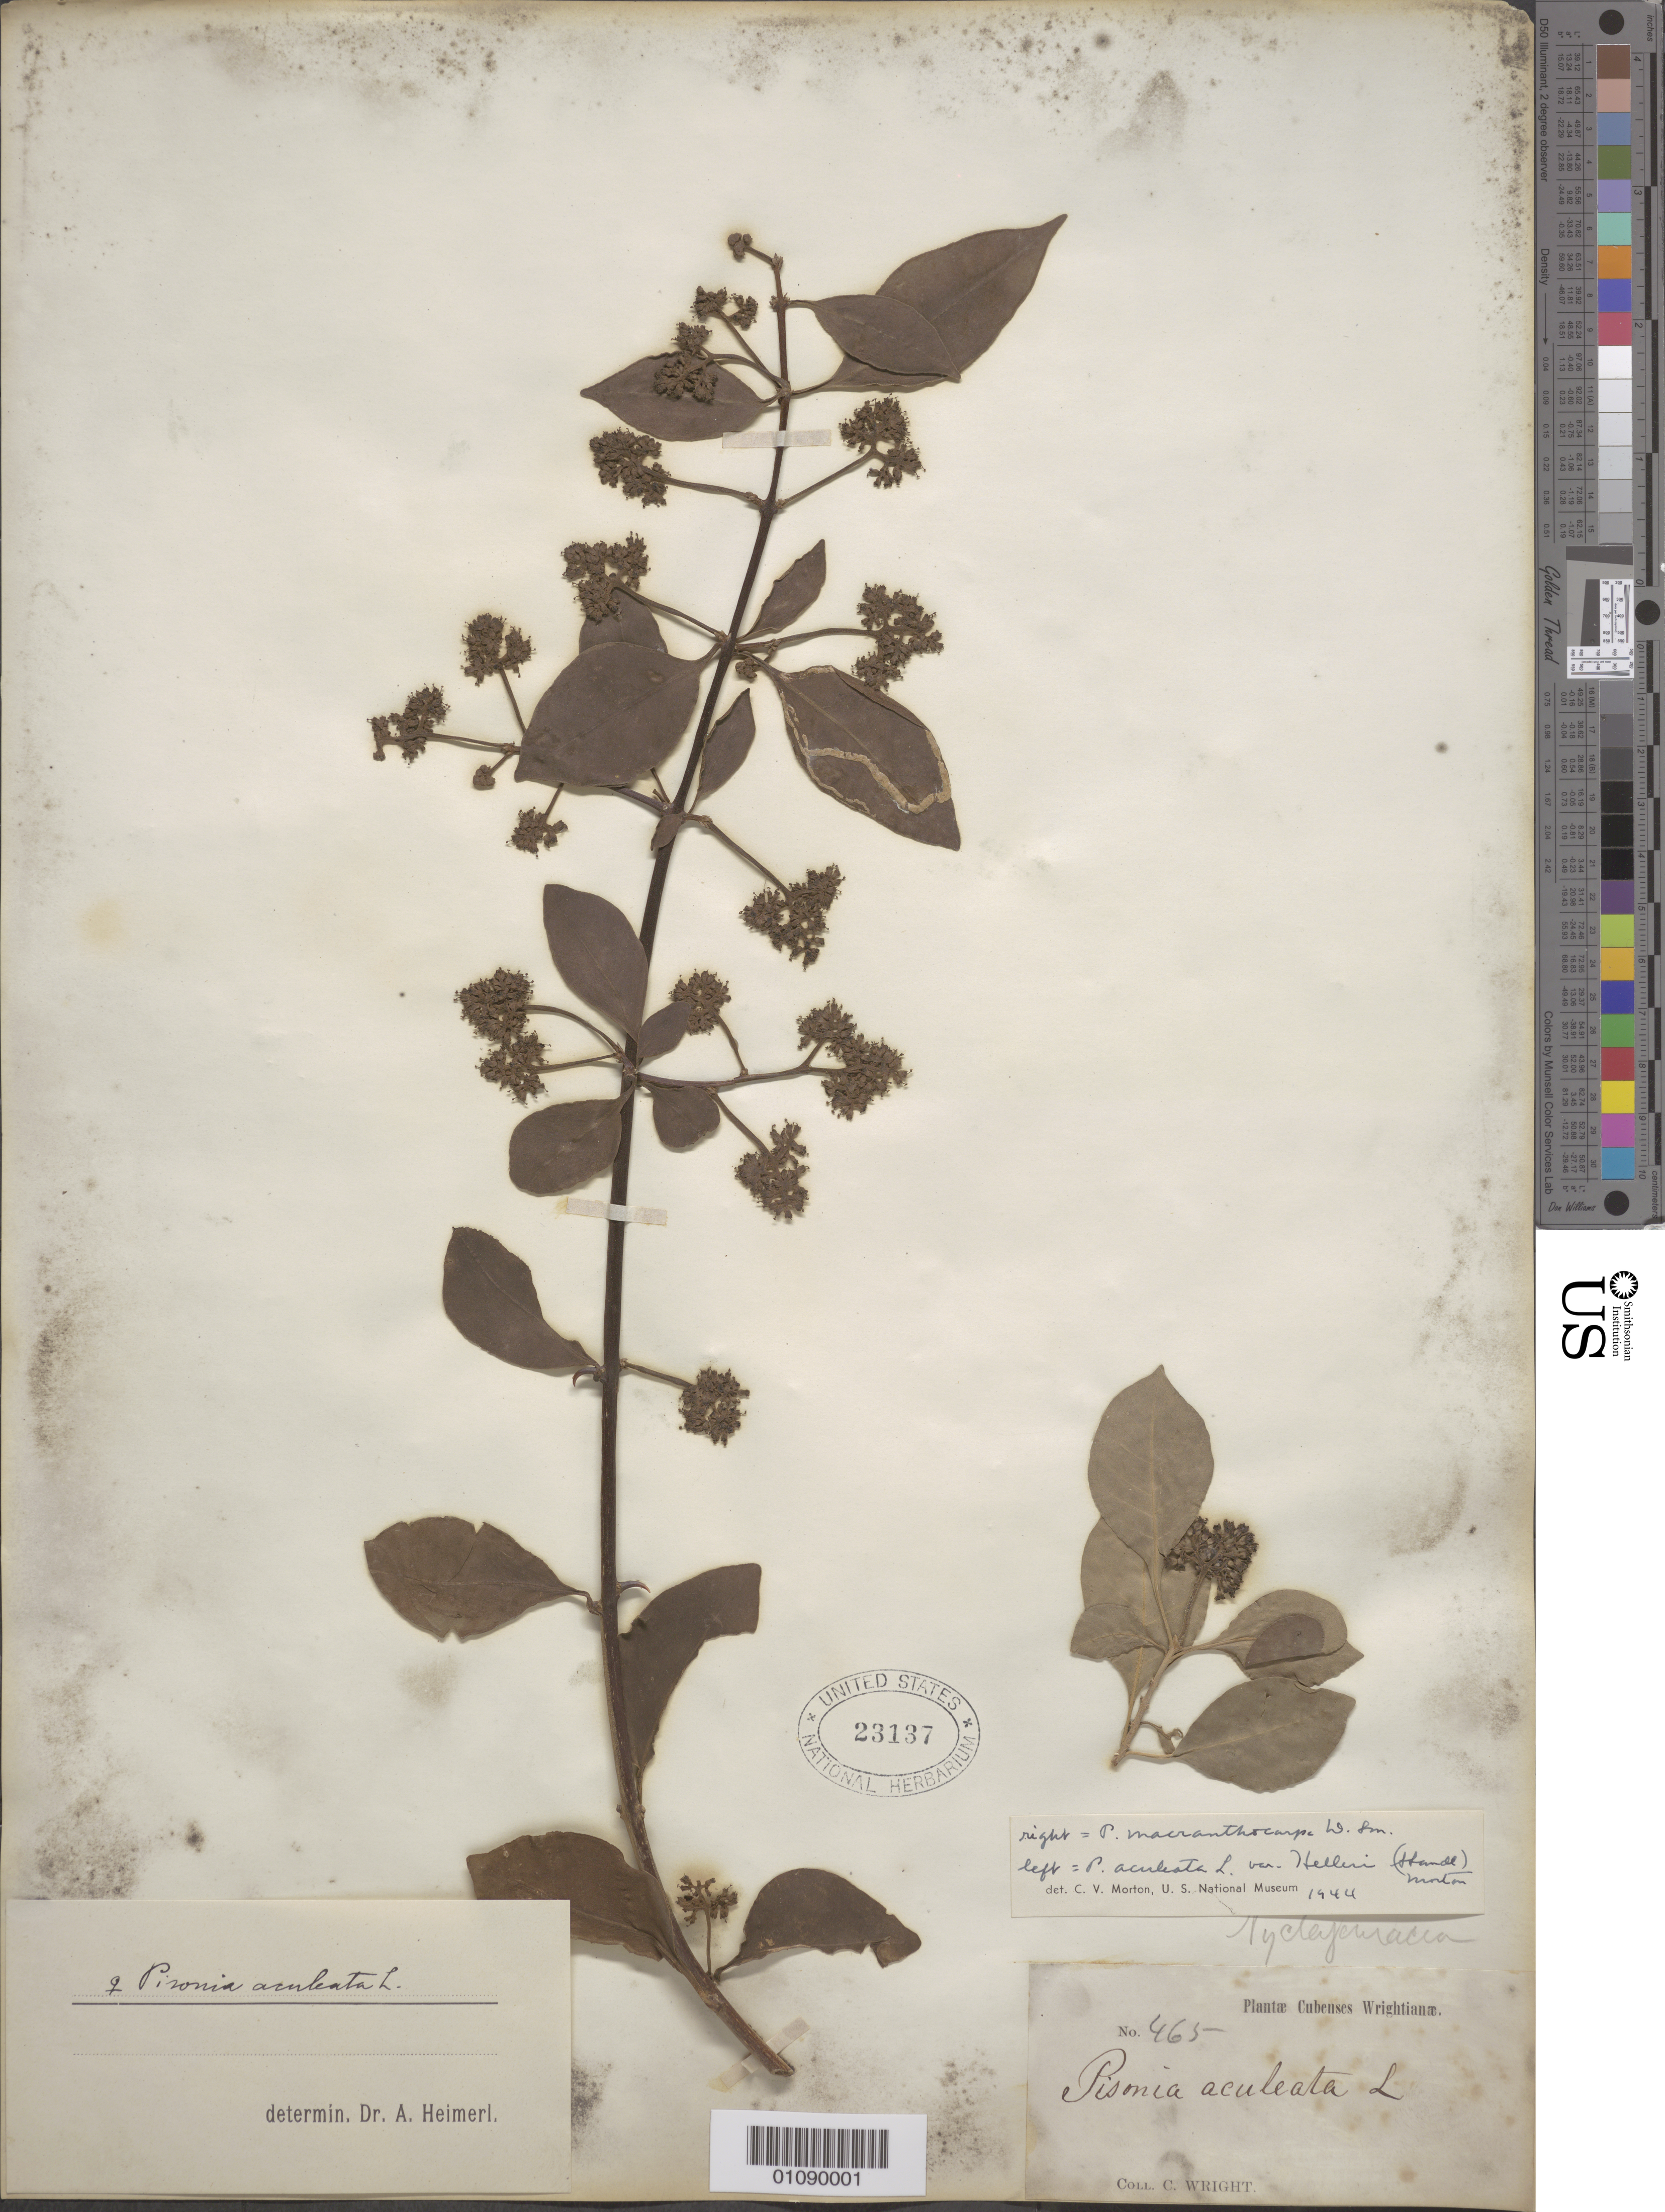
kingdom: Plantae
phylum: Tracheophyta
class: Magnoliopsida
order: Caryophyllales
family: Nyctaginaceae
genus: Pisonia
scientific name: Pisonia macranthocarpa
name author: (Donn. Sm.) Donn. Sm.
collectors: C. Wright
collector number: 465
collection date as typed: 1800 to 1899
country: Cuba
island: Cuba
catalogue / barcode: US 23137